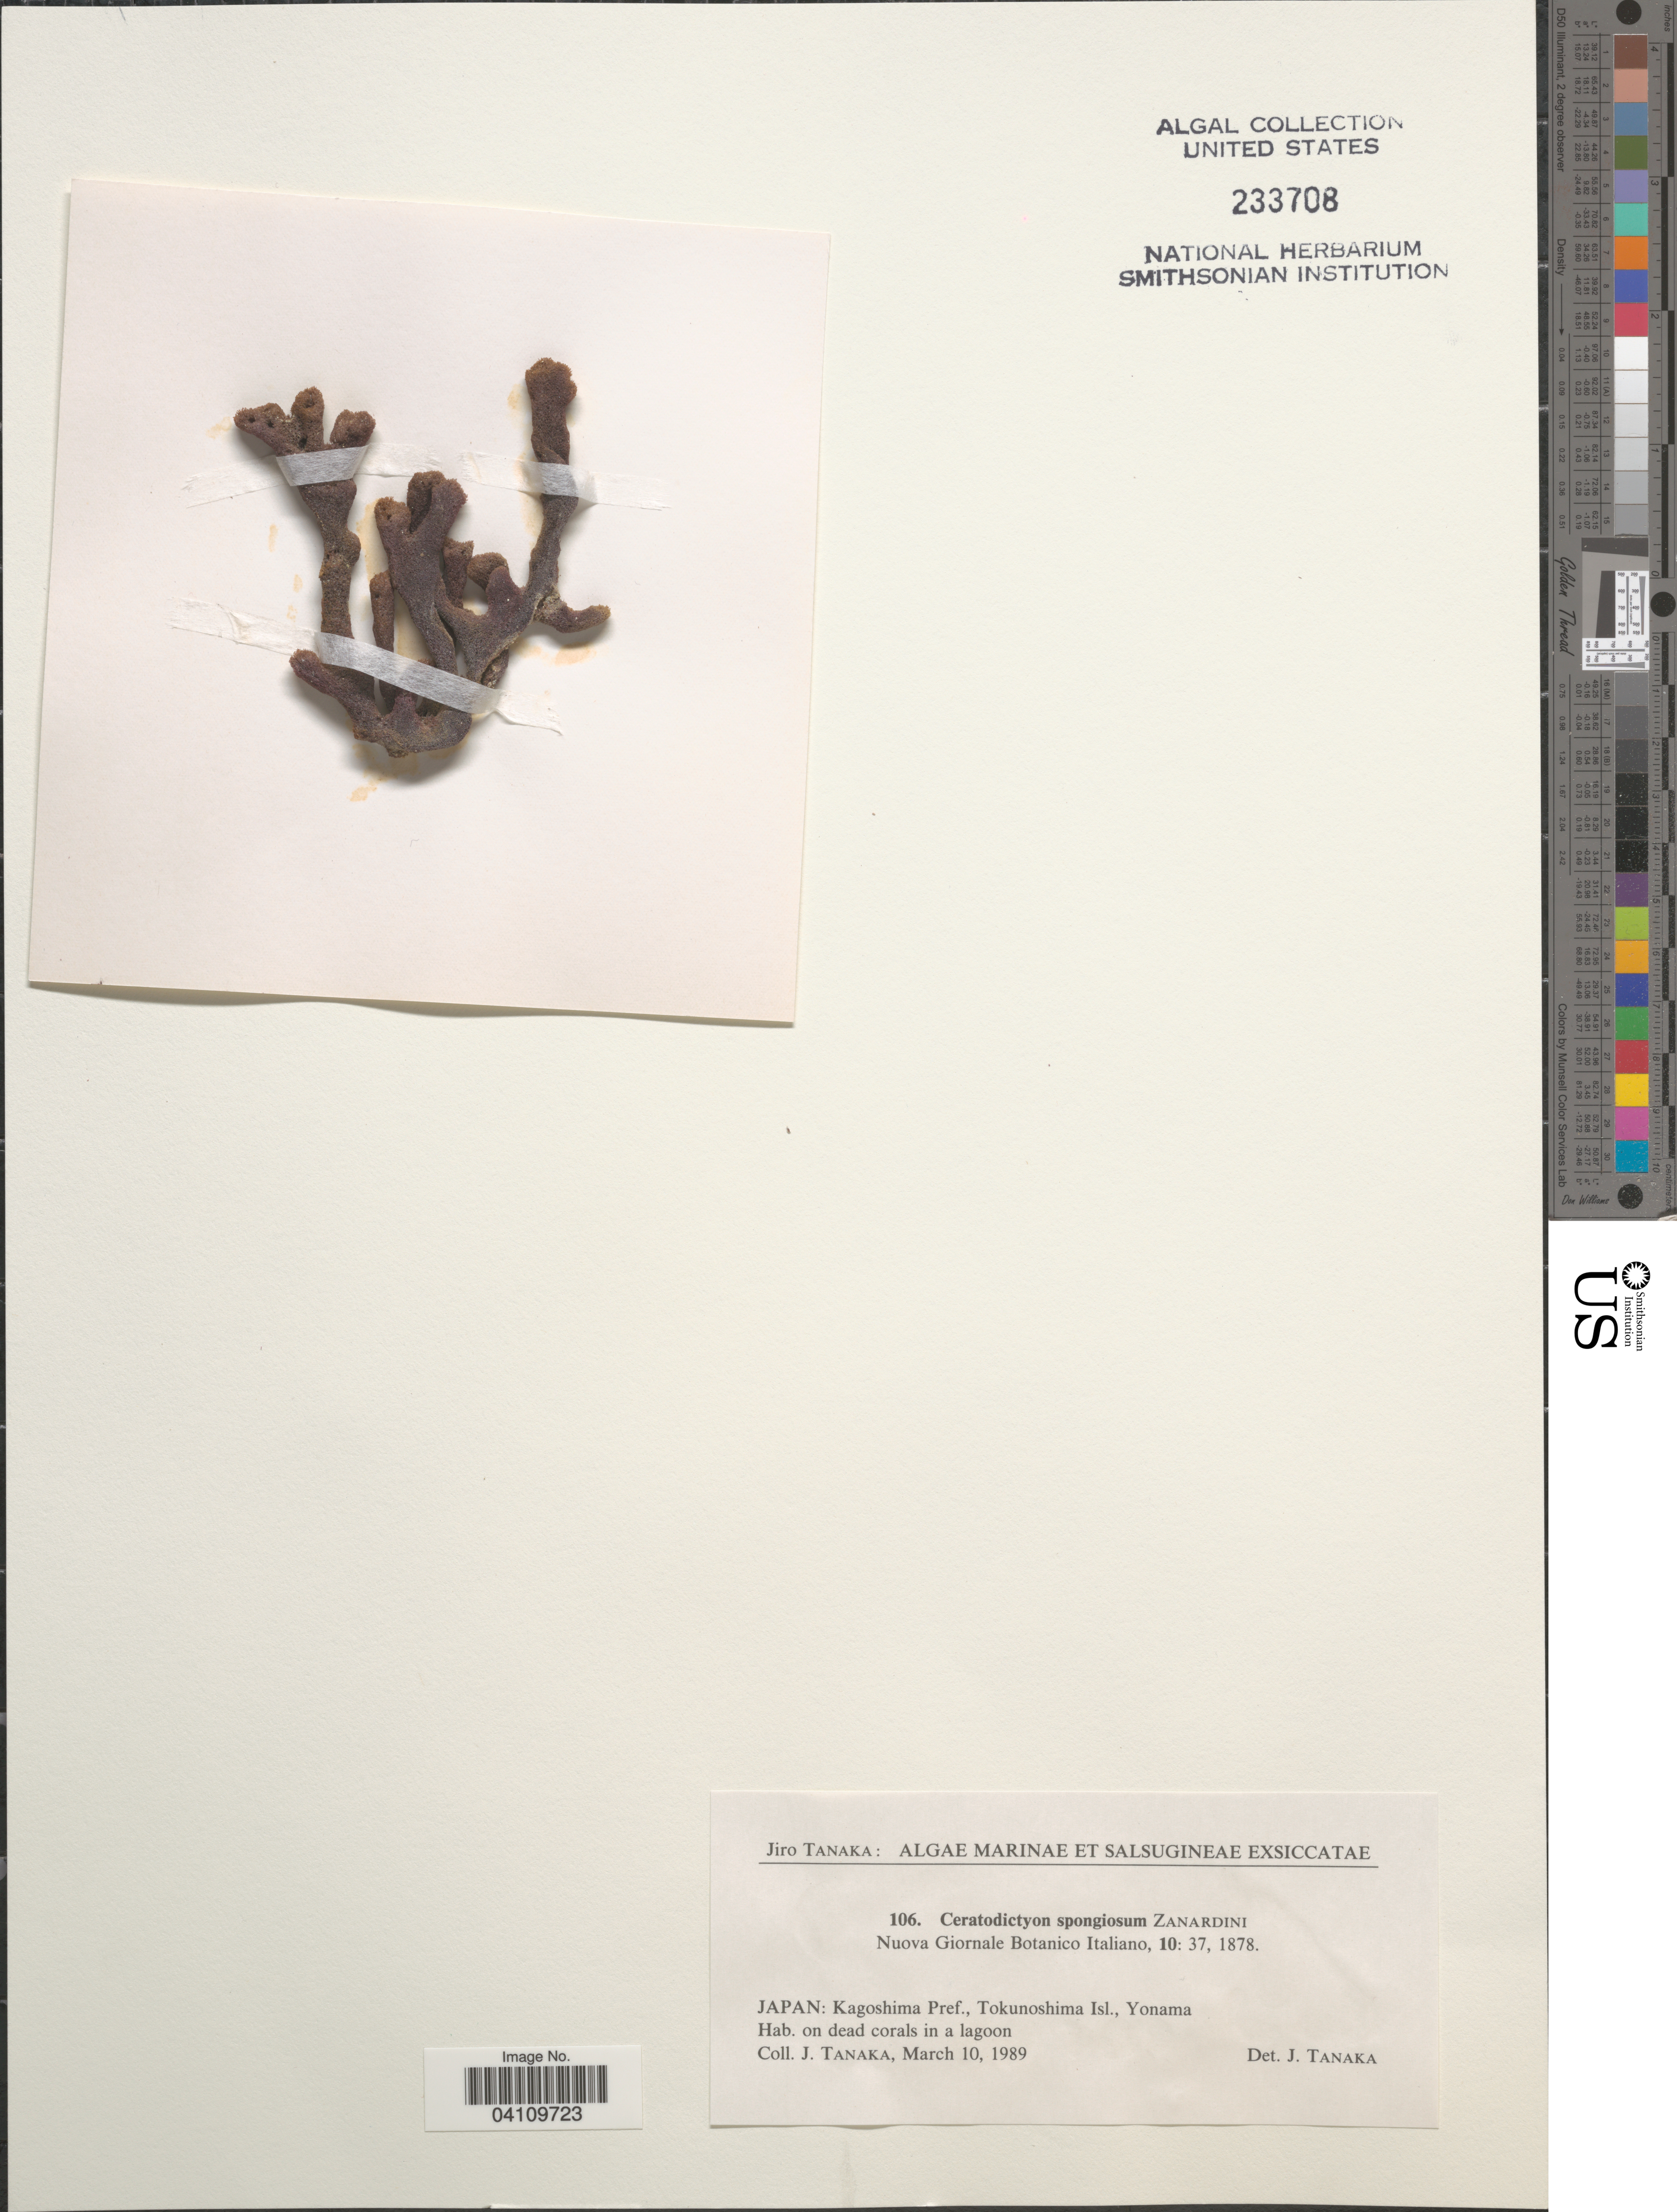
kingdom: Plantae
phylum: Rhodophyta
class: Florideophyceae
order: Rhodymeniales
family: Lomentariaceae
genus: Ceratodictyon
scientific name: Ceratodictyon spongiosum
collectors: J. Tanaka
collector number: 106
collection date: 1989-03-10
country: Japan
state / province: Kagosima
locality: Kagoshima Pref., Tokunoshima Isl., Yonama.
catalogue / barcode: US 233708